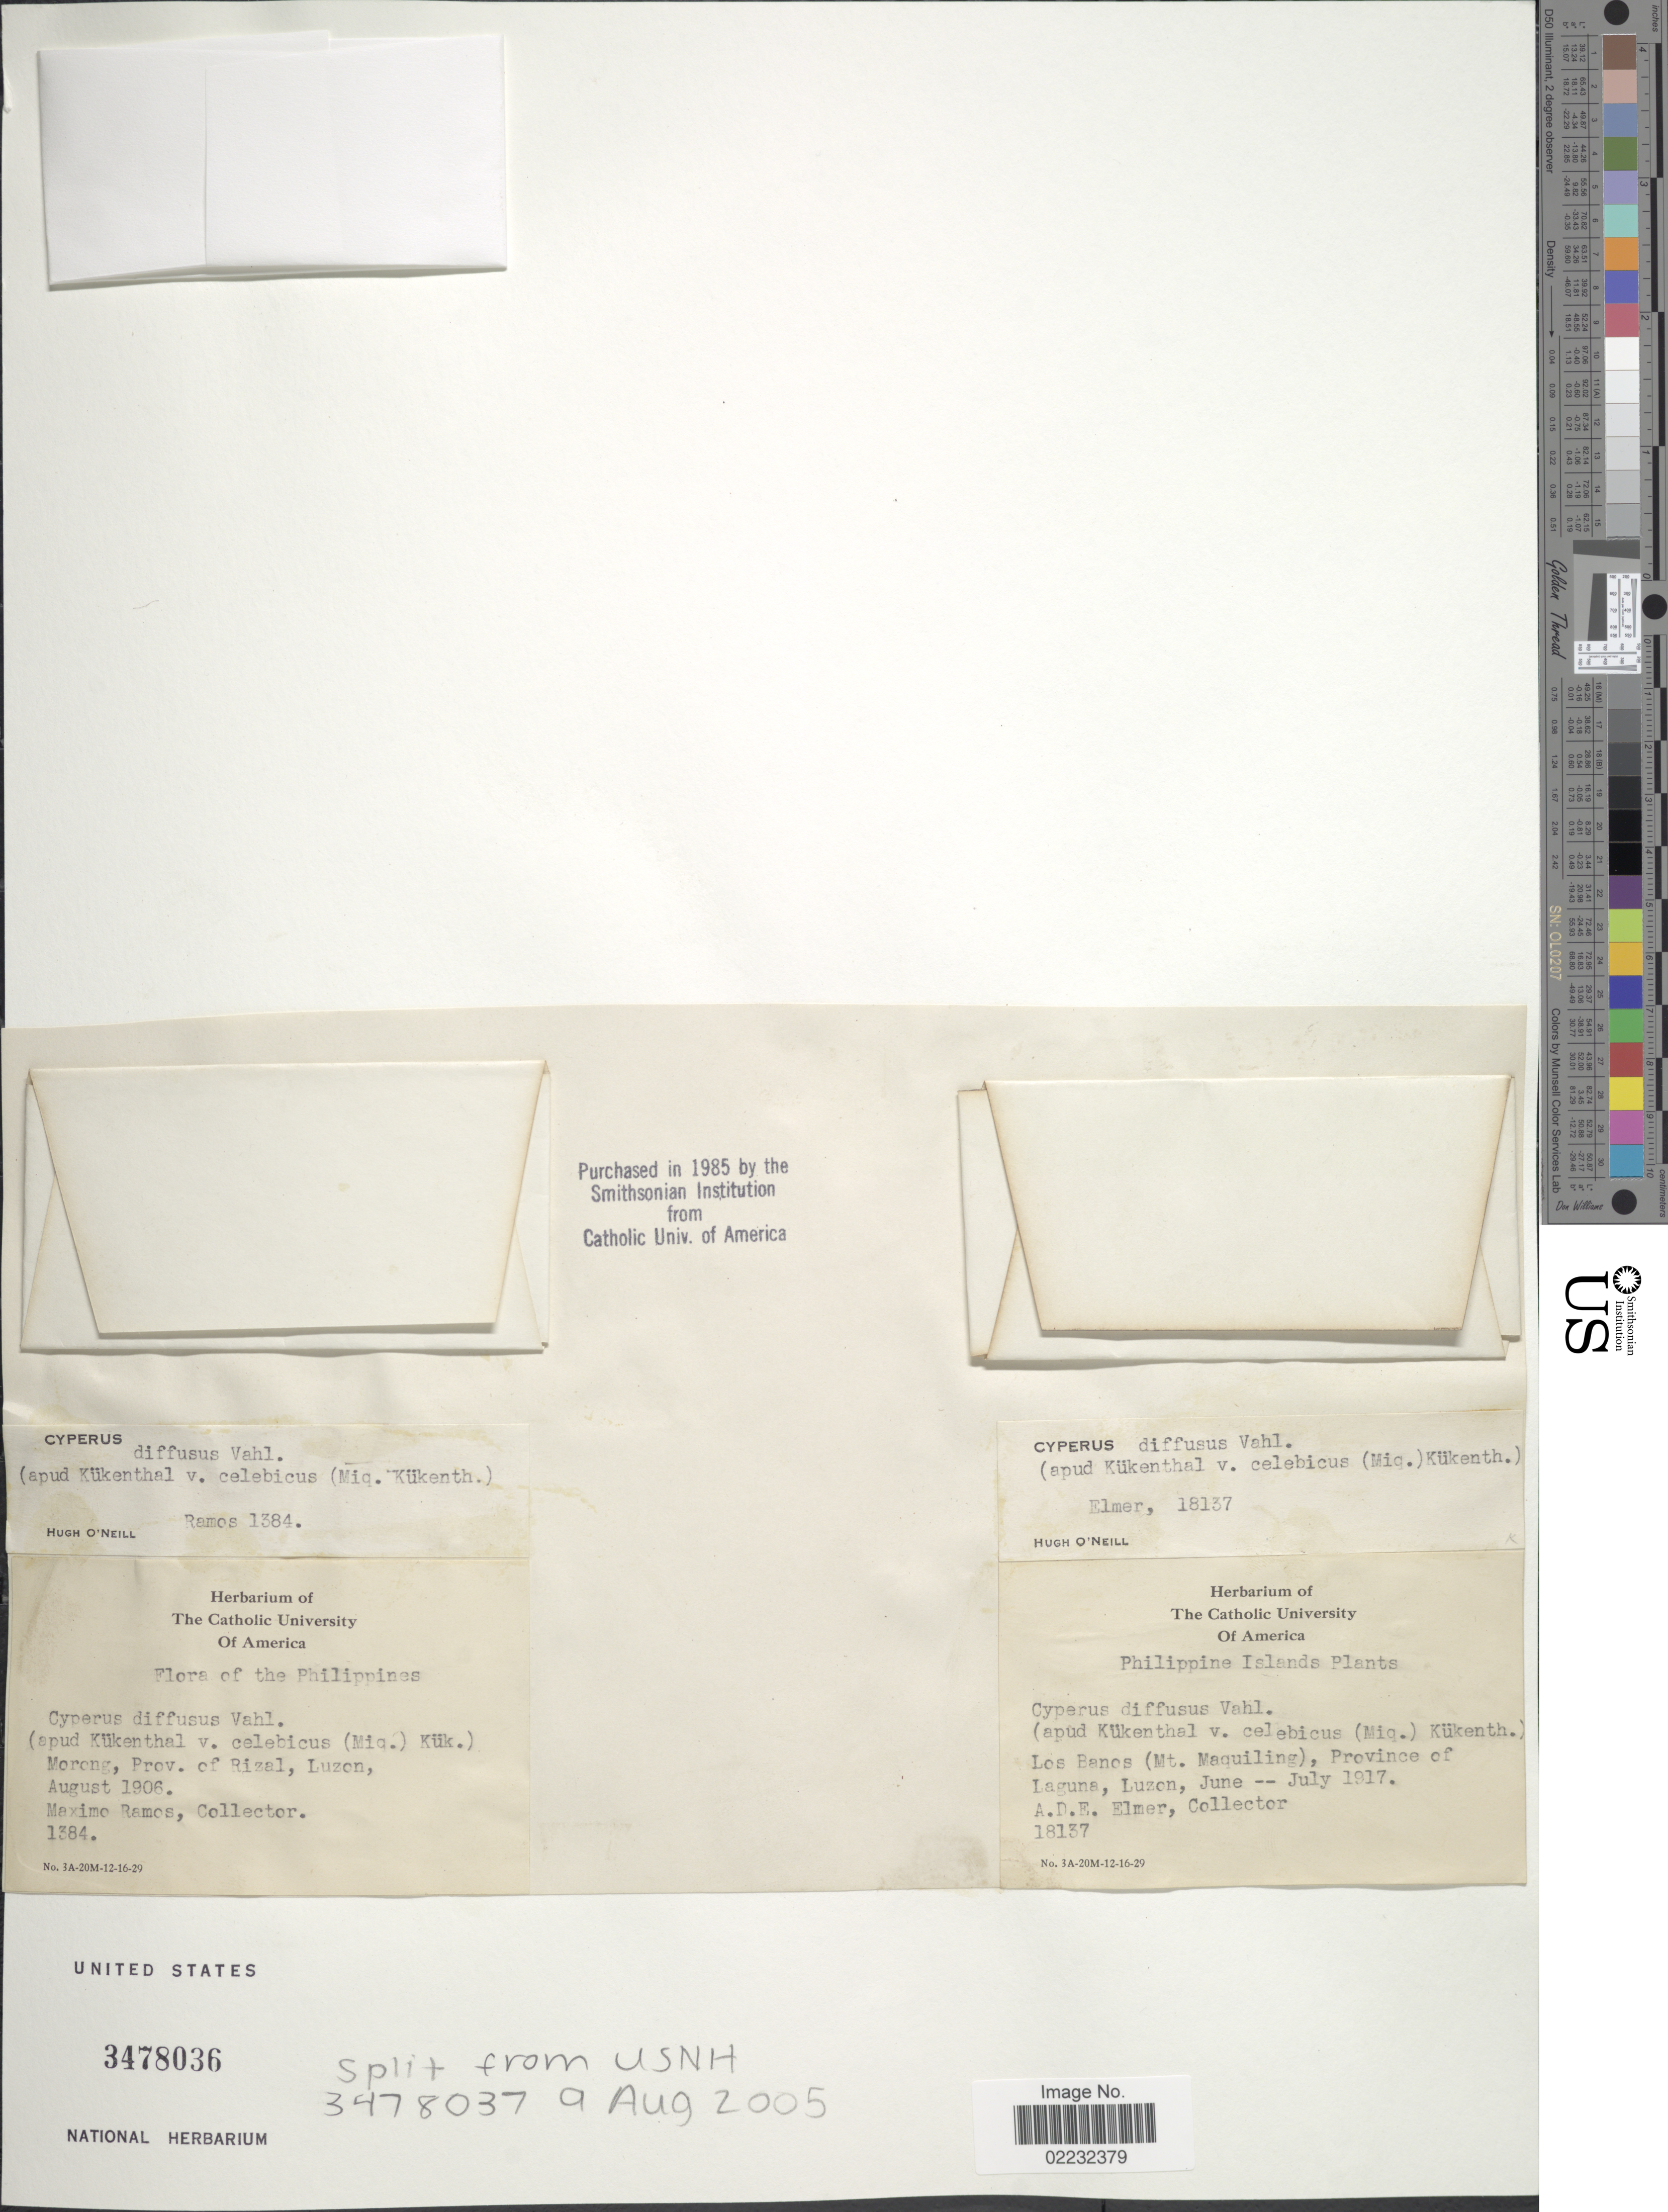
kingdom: Plantae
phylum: Tracheophyta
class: Liliopsida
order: Poales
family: Cyperaceae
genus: Cyperus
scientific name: Cyperus diffusus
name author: Vahl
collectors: A. D. E. Elmer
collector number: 18137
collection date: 1917-06/1917-07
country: Philippines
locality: Los Banos (Mt. Maquiling), Province of Laguna, Luzon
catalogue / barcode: US 3478036-2